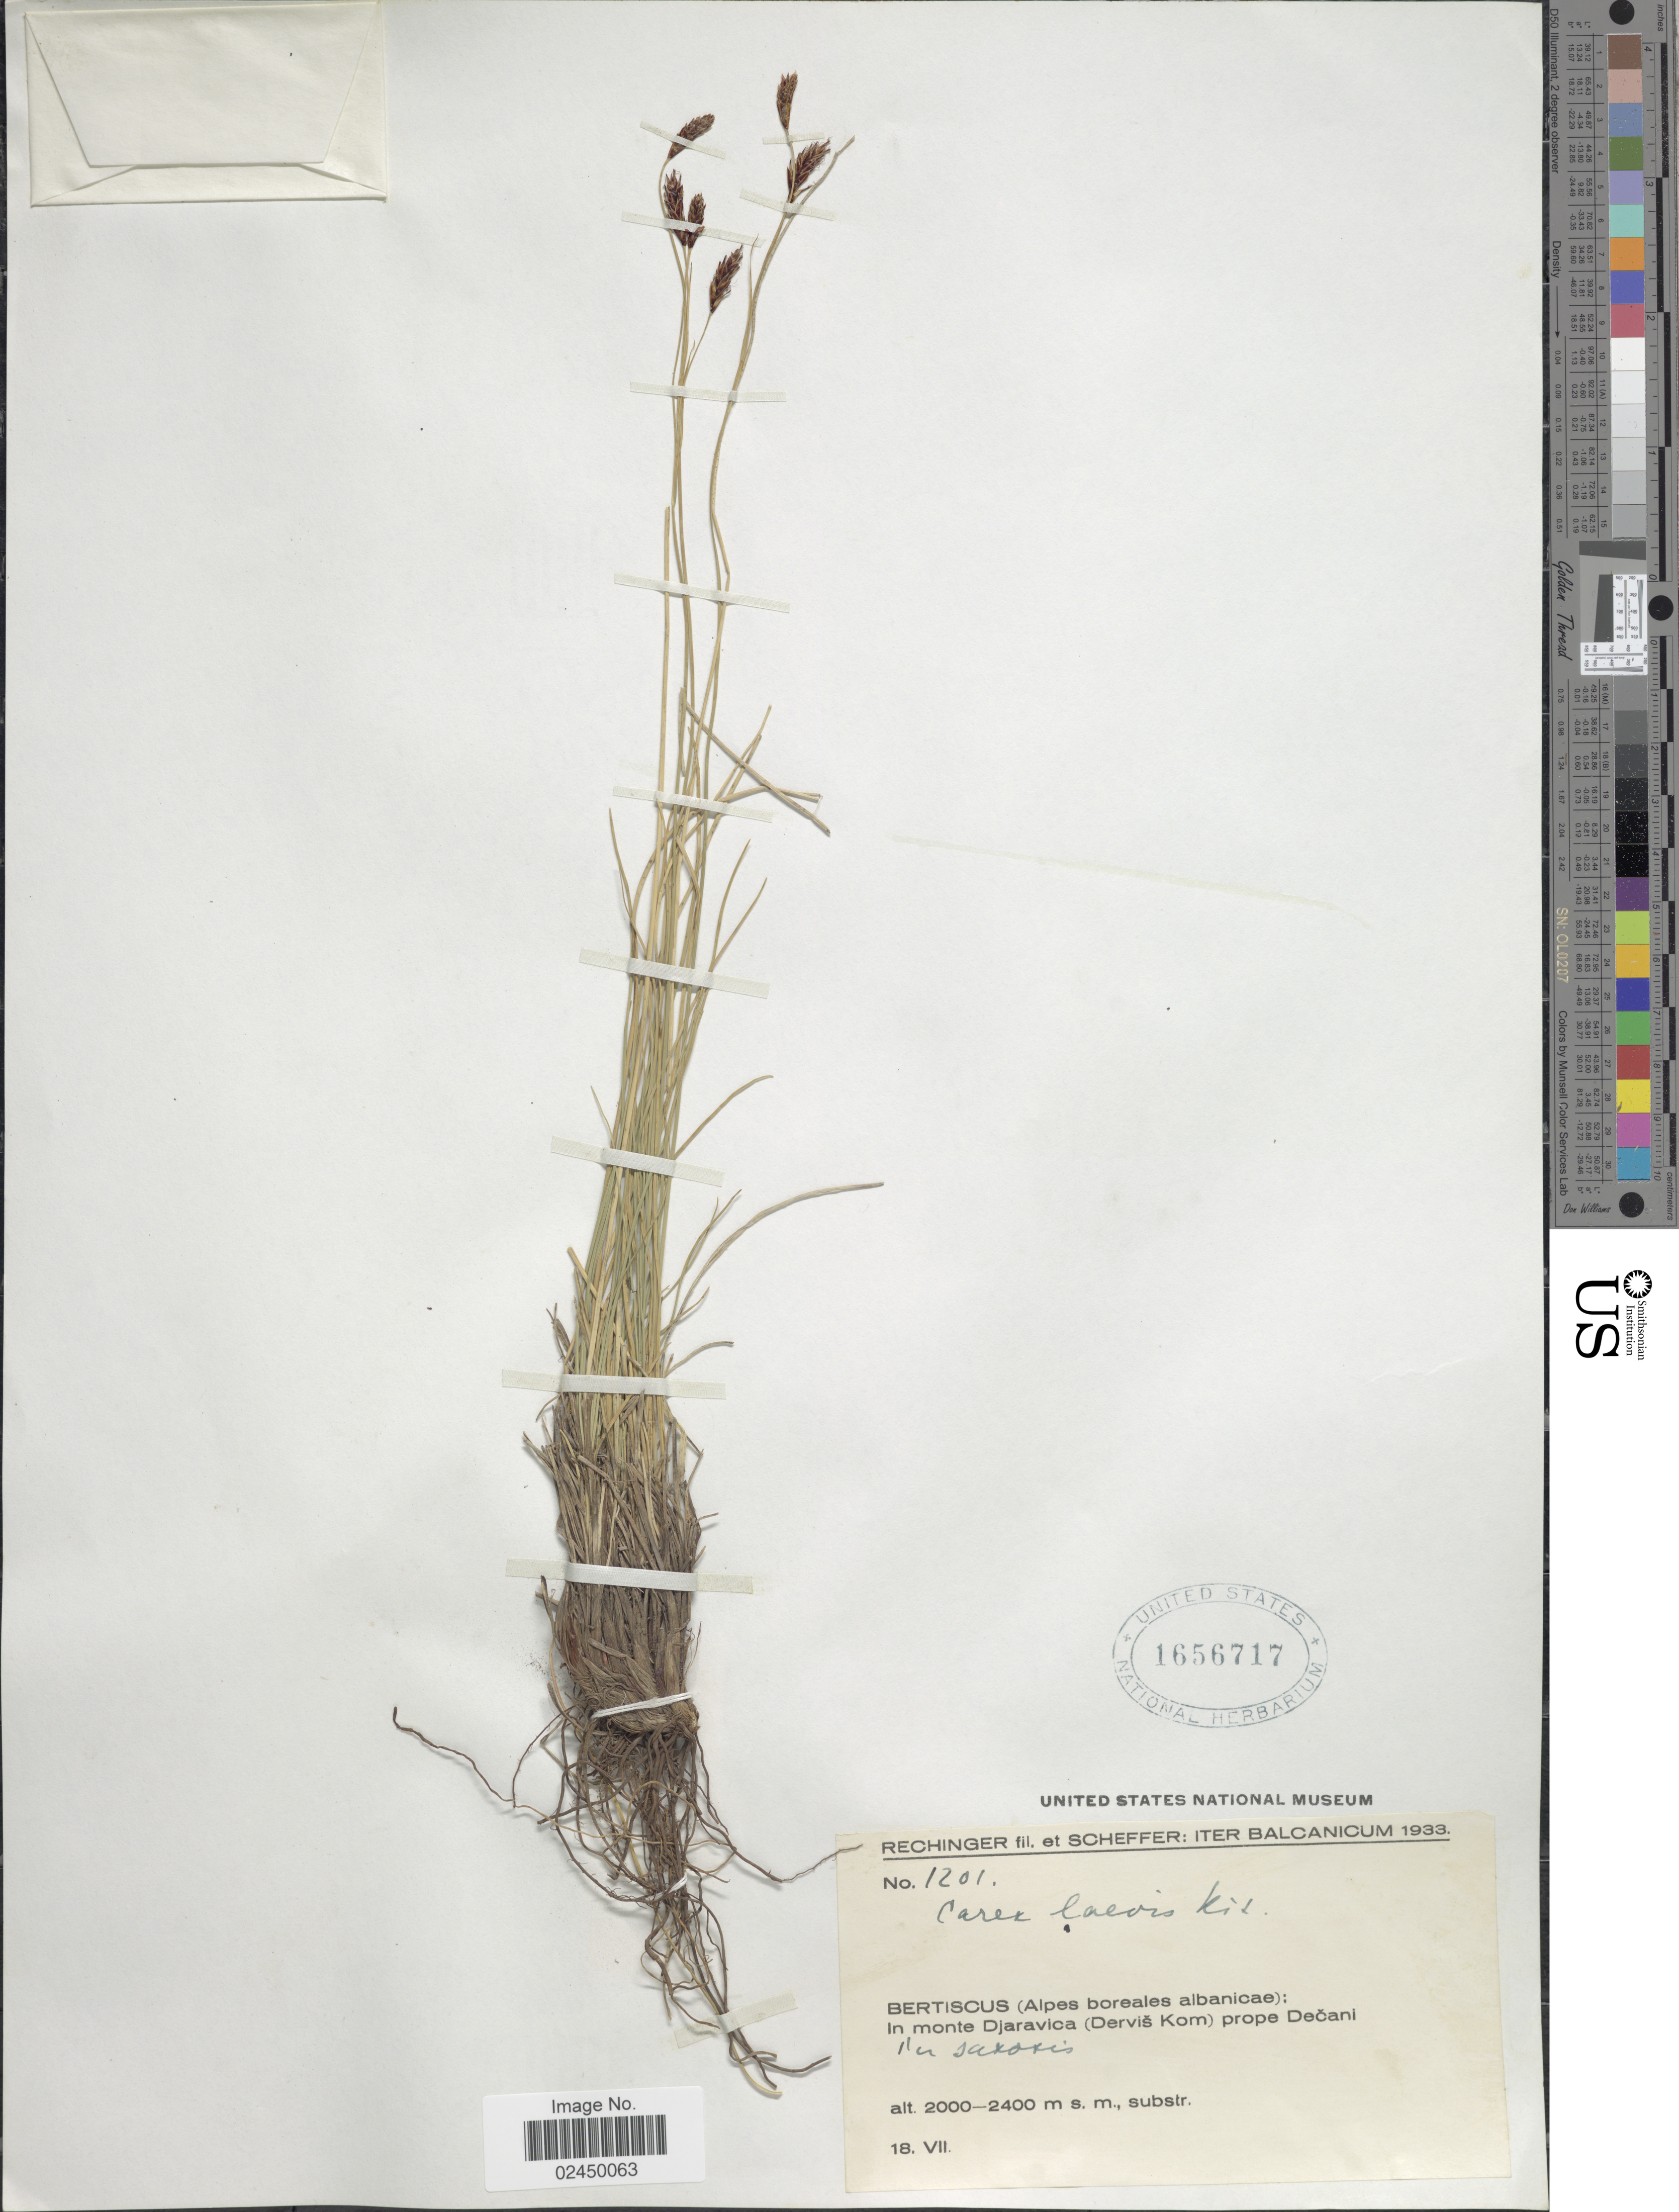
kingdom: Plantae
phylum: Tracheophyta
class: Liliopsida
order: Poales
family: Cyperaceae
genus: Carex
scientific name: Carex kitaibeliana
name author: Degan ex Bech.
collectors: -- Rechinger & Scheffer, --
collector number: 1201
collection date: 1933-07-18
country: Serbia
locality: Iter Balcanicum, Bertiscus (Alpes borealis albanicae): In monte Djaravica (Dervis Kom) prope Decani, in saxosis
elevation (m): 2000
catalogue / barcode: US 1656717